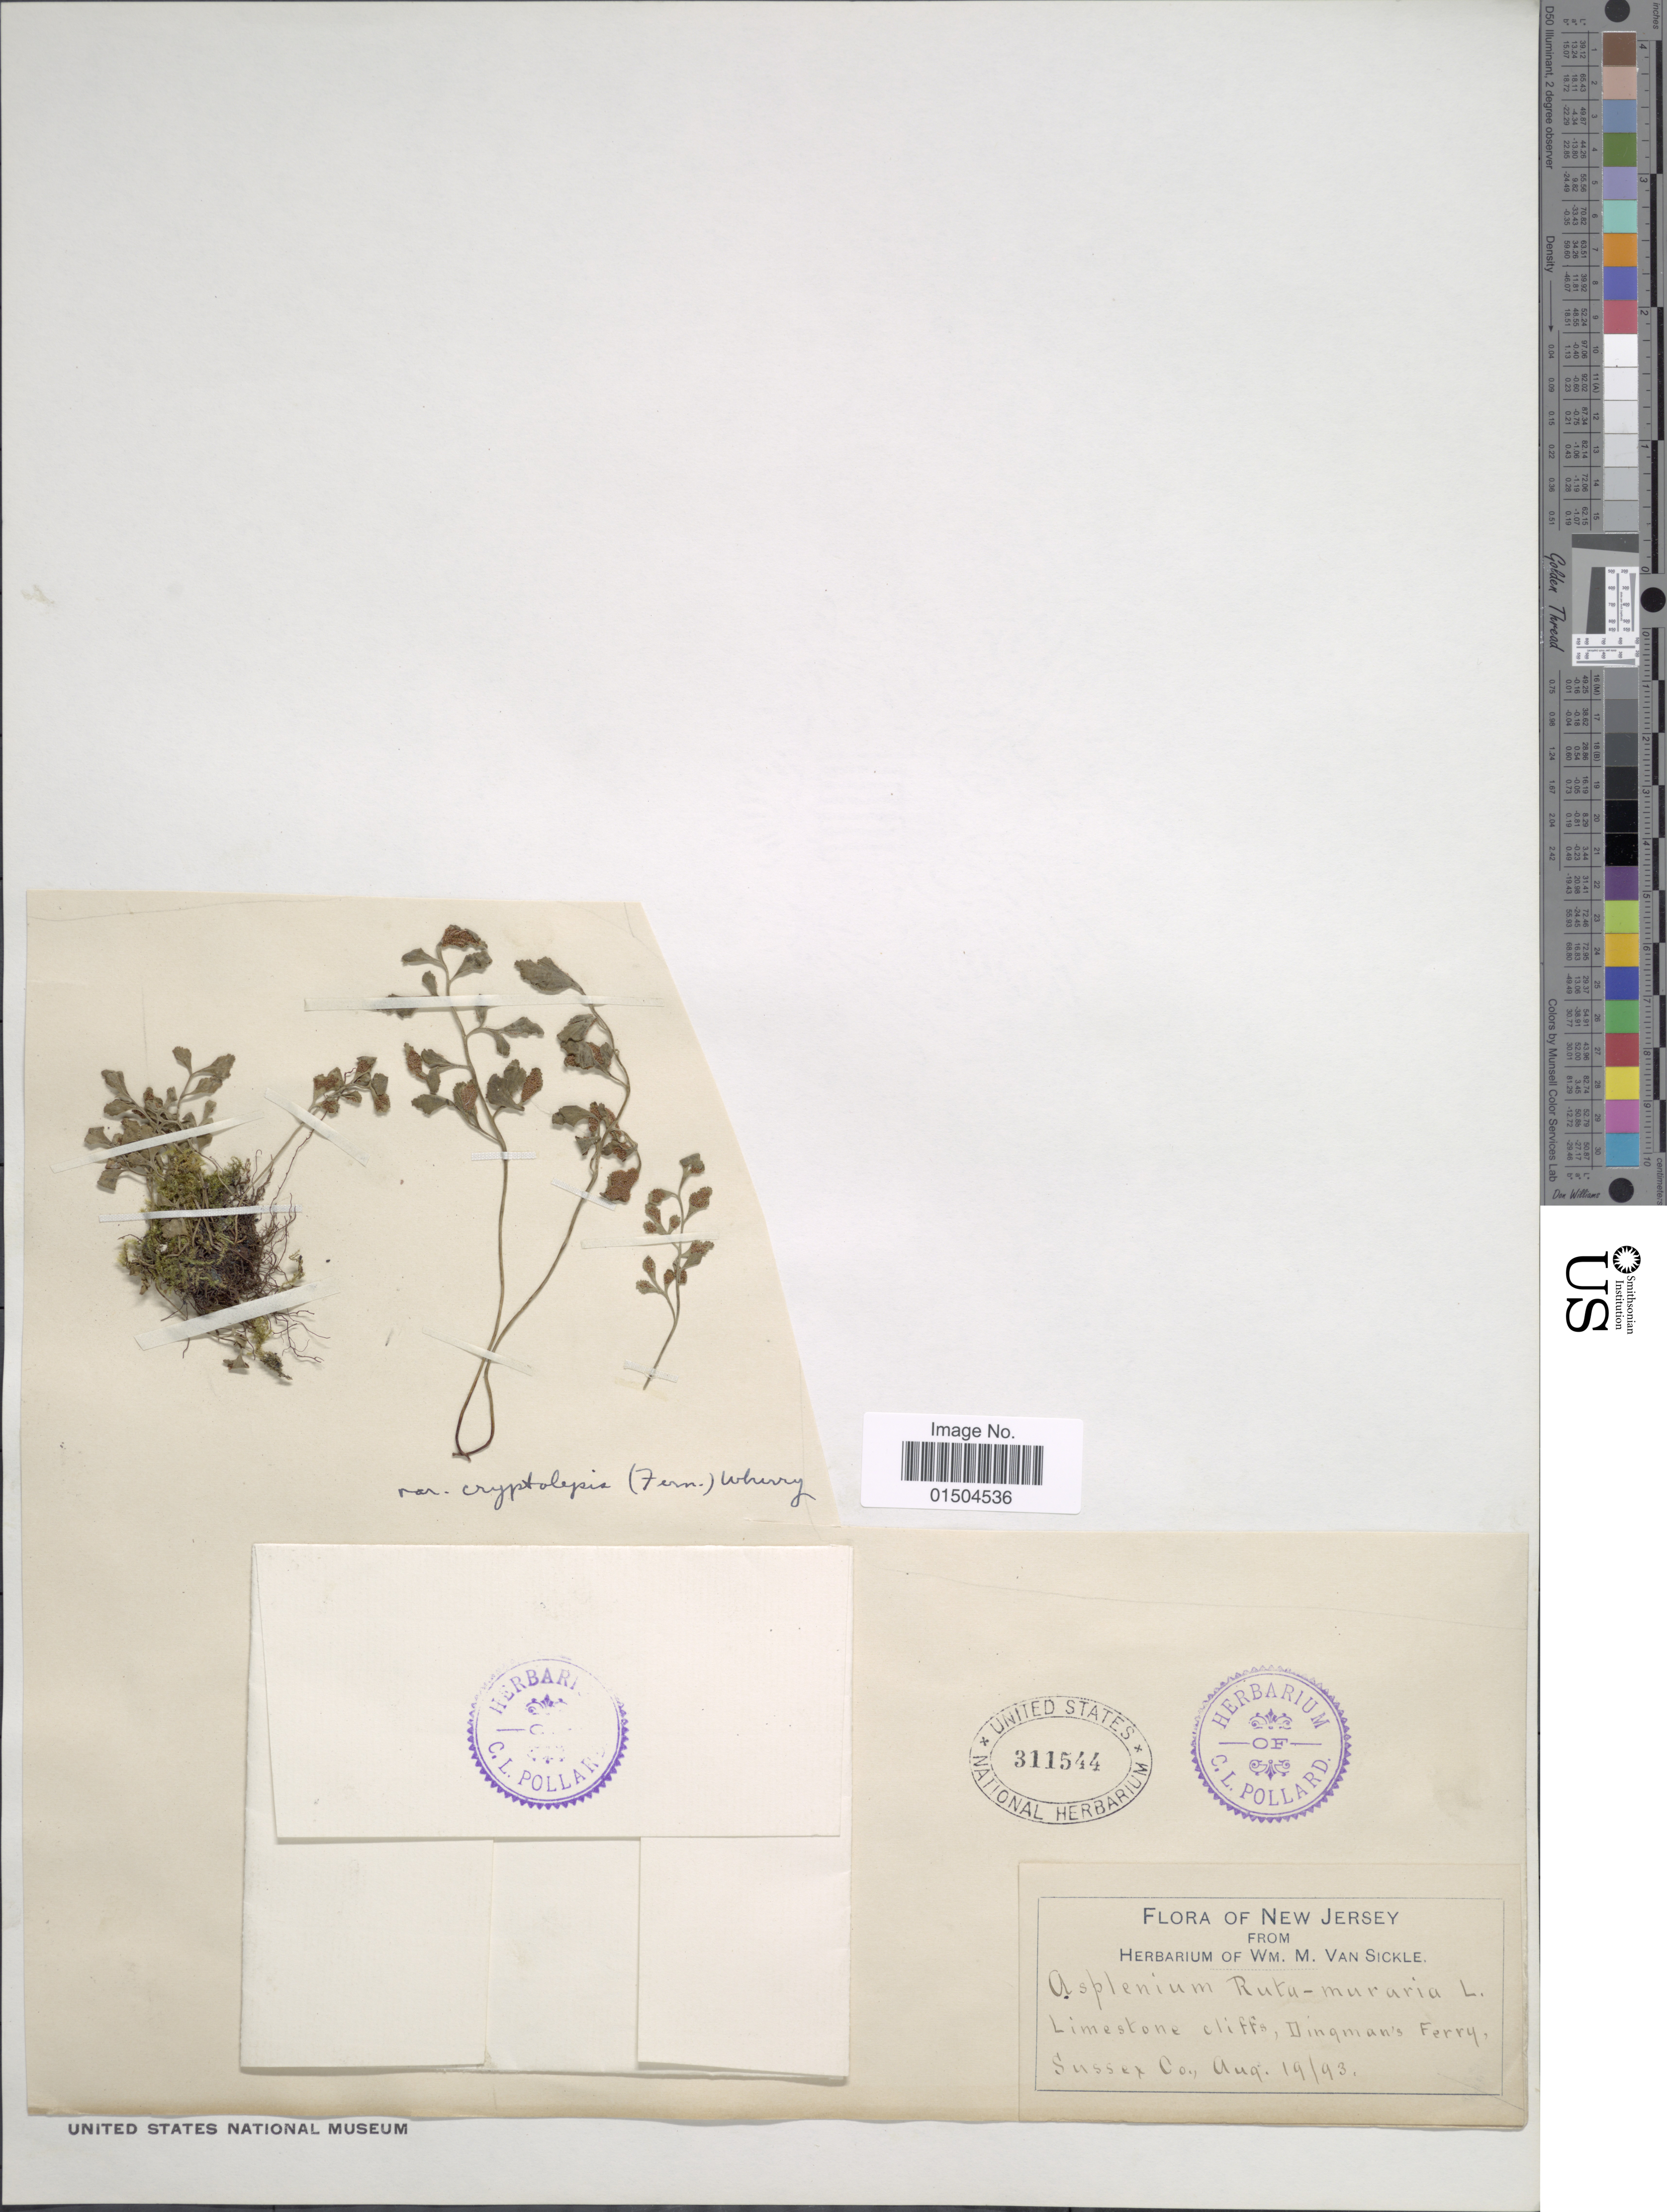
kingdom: Plantae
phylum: Tracheophyta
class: Polypodiopsida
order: Polypodiales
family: Aspleniaceae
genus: Asplenium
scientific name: Asplenium ruta-muraria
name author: L.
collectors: ex herb. Wm. M. Van Sickle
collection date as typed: Transcribed d/m/y: 19/8/93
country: United States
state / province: New Jersey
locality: Limestone cliffs, Dingman's Ferry, Sussex Co.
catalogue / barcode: US 311544